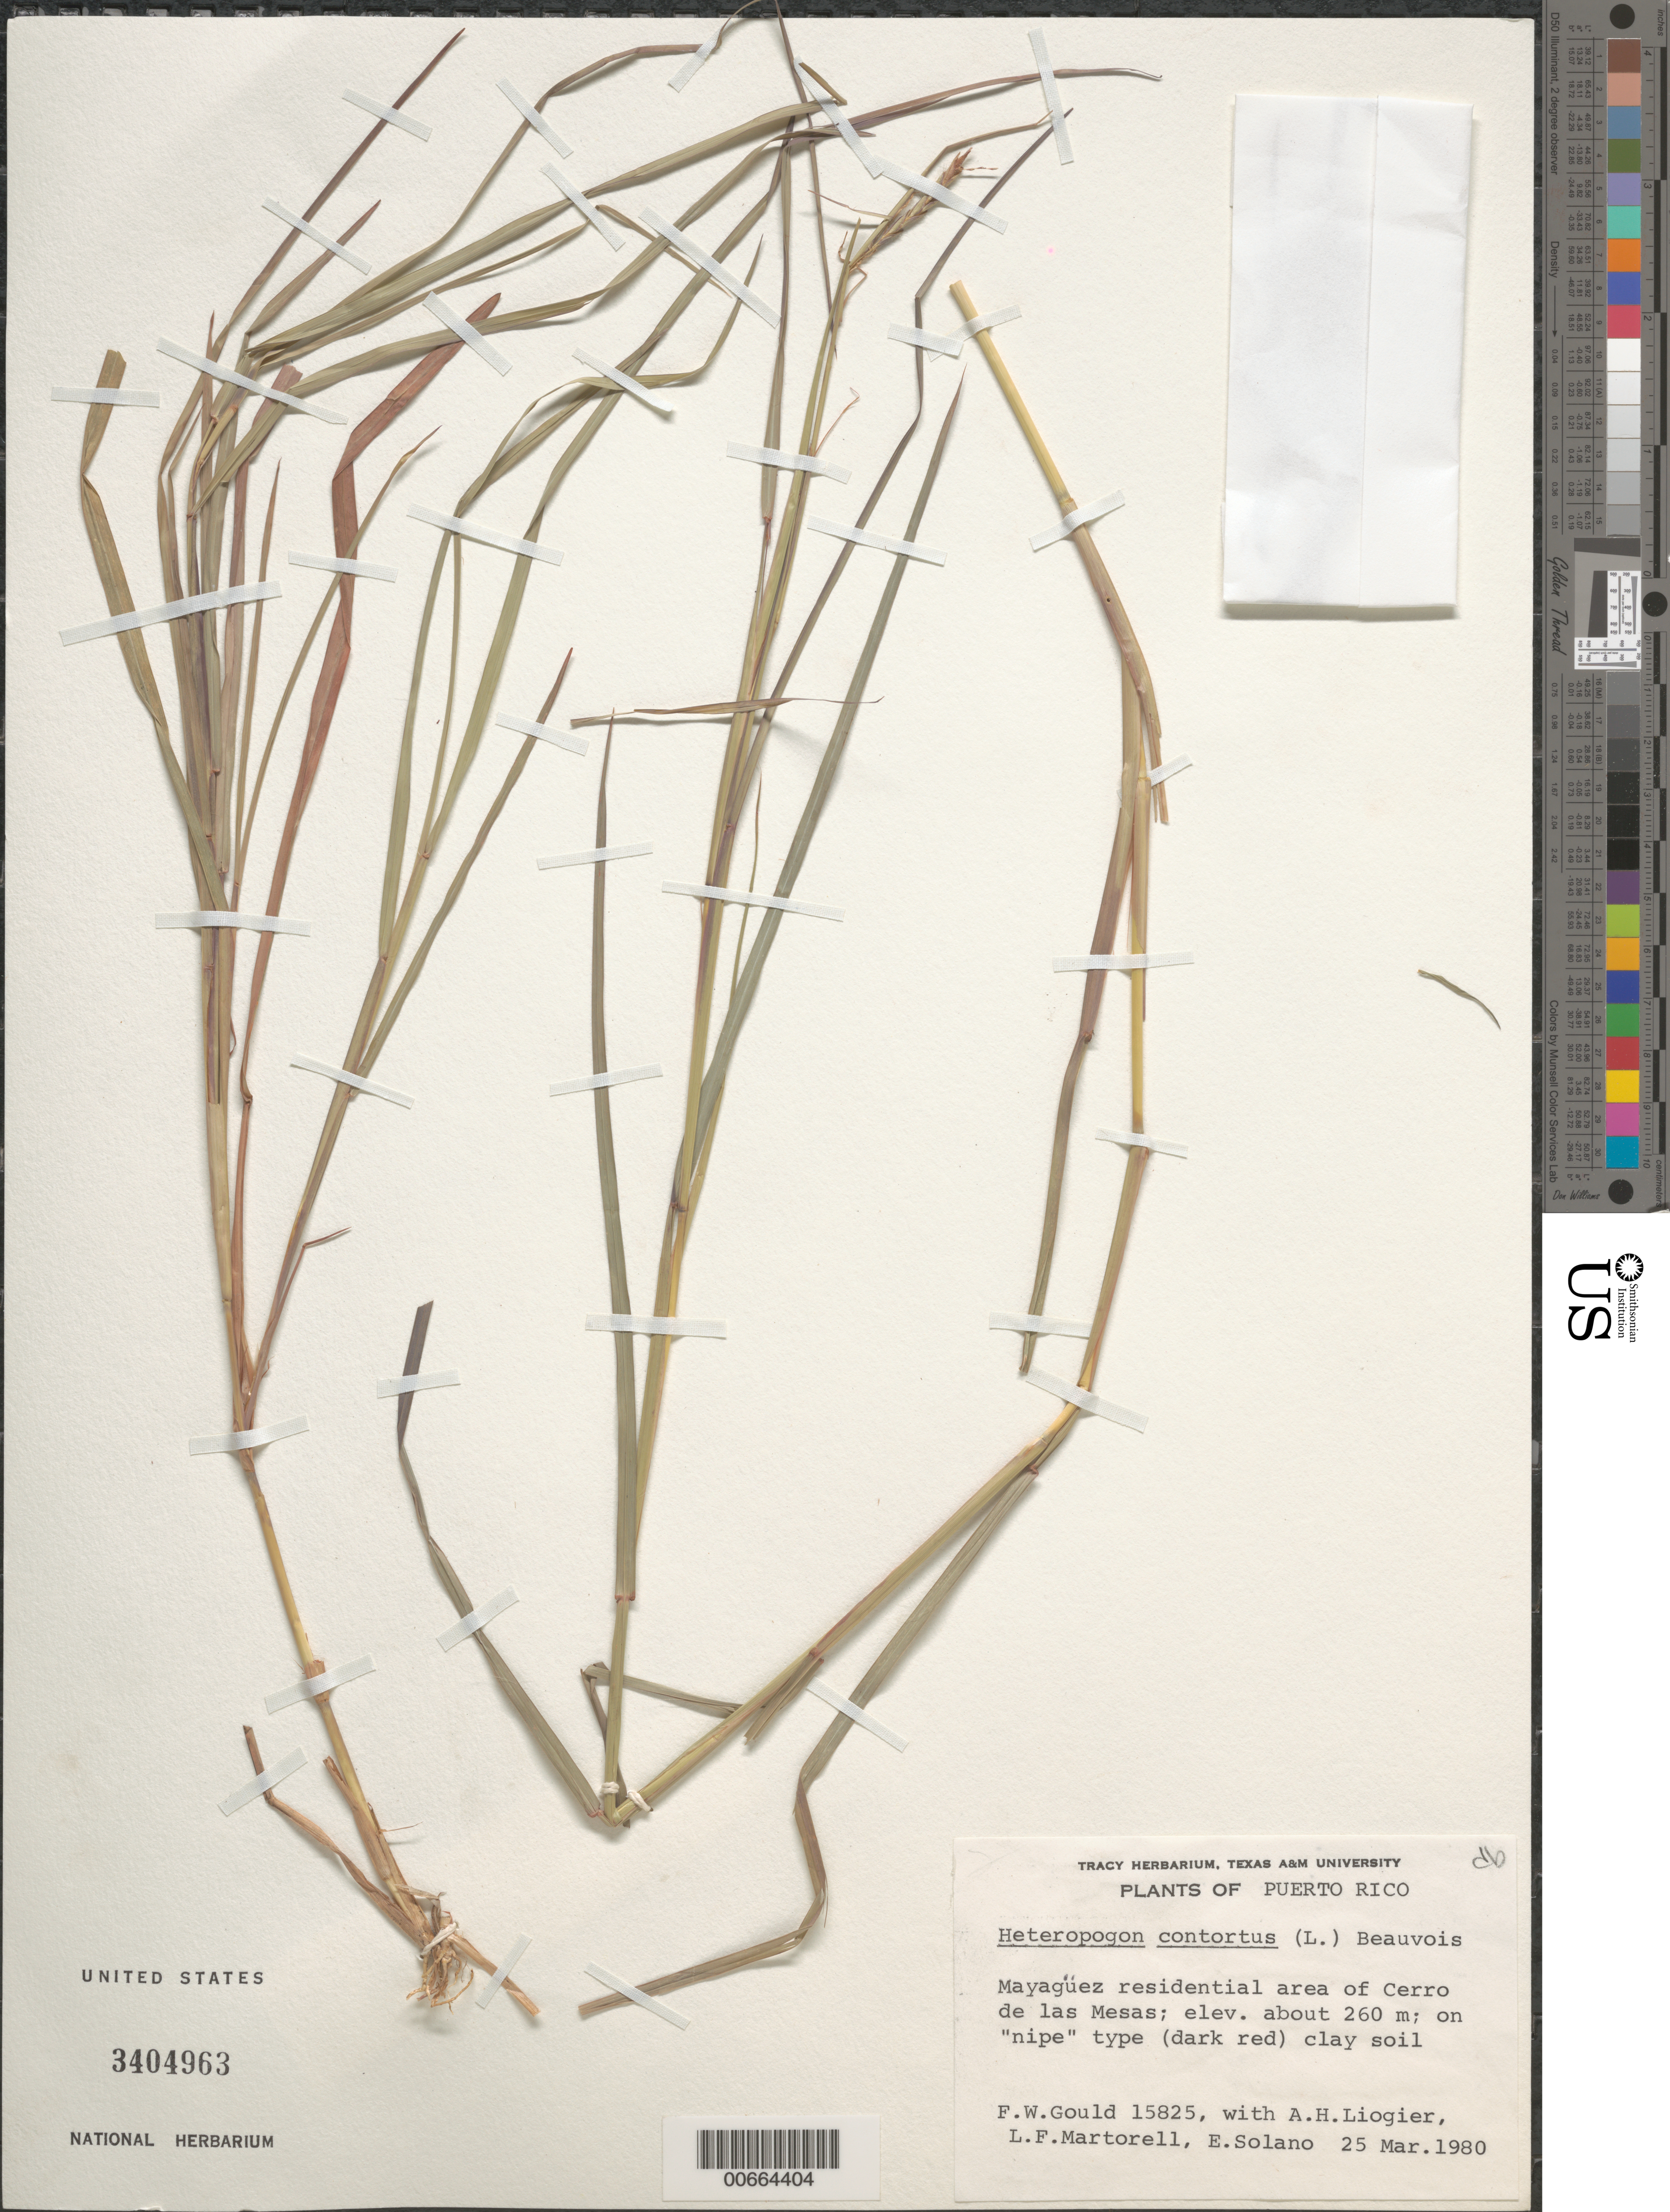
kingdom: Plantae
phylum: Tracheophyta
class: Liliopsida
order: Poales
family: Poaceae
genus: Heteropogon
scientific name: Heteropogon contortus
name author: (L.) P. Beauv. ex Roem. & Schult.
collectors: F. W. Gould, A. H. Liogier, L. Martorell & E. Solano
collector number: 15825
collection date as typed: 25 Mar 1980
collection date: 1980-03-25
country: Puerto Rico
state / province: Mayagüez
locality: Mayaguez residential area of Cerro de las Mesas;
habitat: On "nipe" type (dark red) clay soil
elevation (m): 260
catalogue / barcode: US 3404963